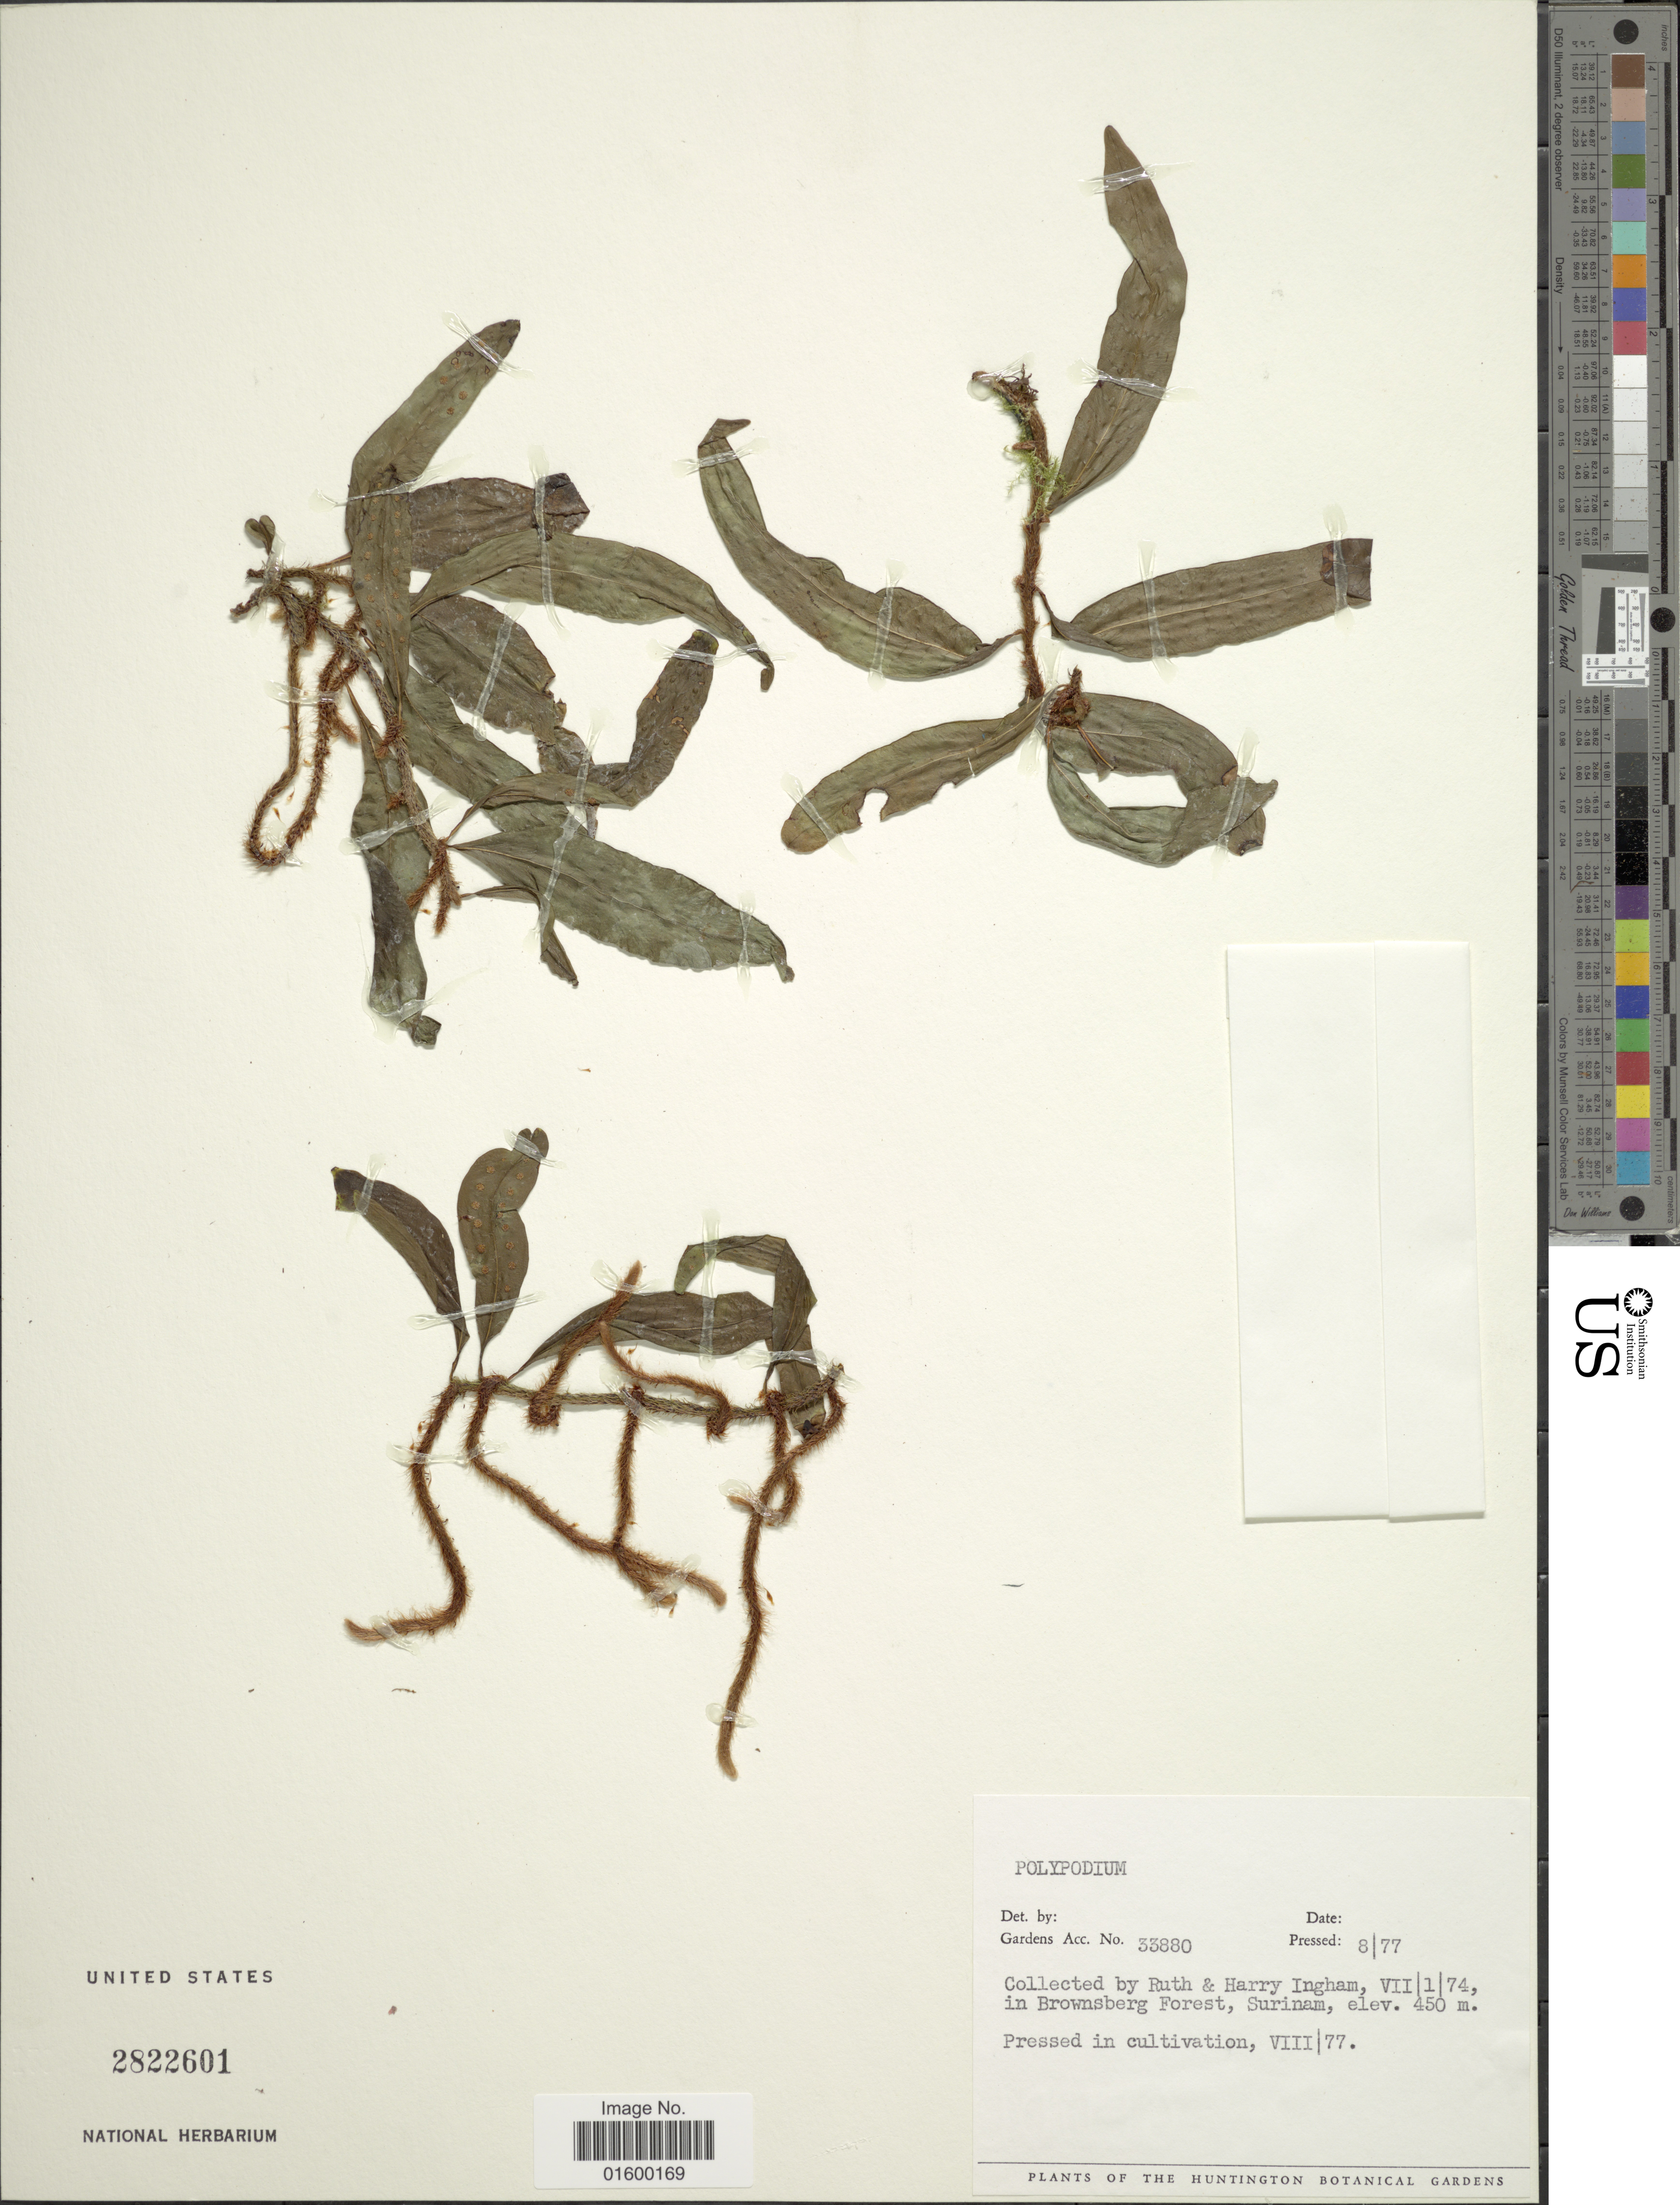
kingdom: Plantae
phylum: Tracheophyta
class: Polypodiopsida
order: Polypodiales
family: Polypodiaceae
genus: Microgramma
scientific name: Microgramma heterophylla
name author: (L.) Wherry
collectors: R. Ingham & H. Ingham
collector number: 33880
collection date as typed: Transcribed d/m/y: 1/7/74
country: Suriname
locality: Brownsberg Forest, Surinam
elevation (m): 450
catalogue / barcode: US 2822601